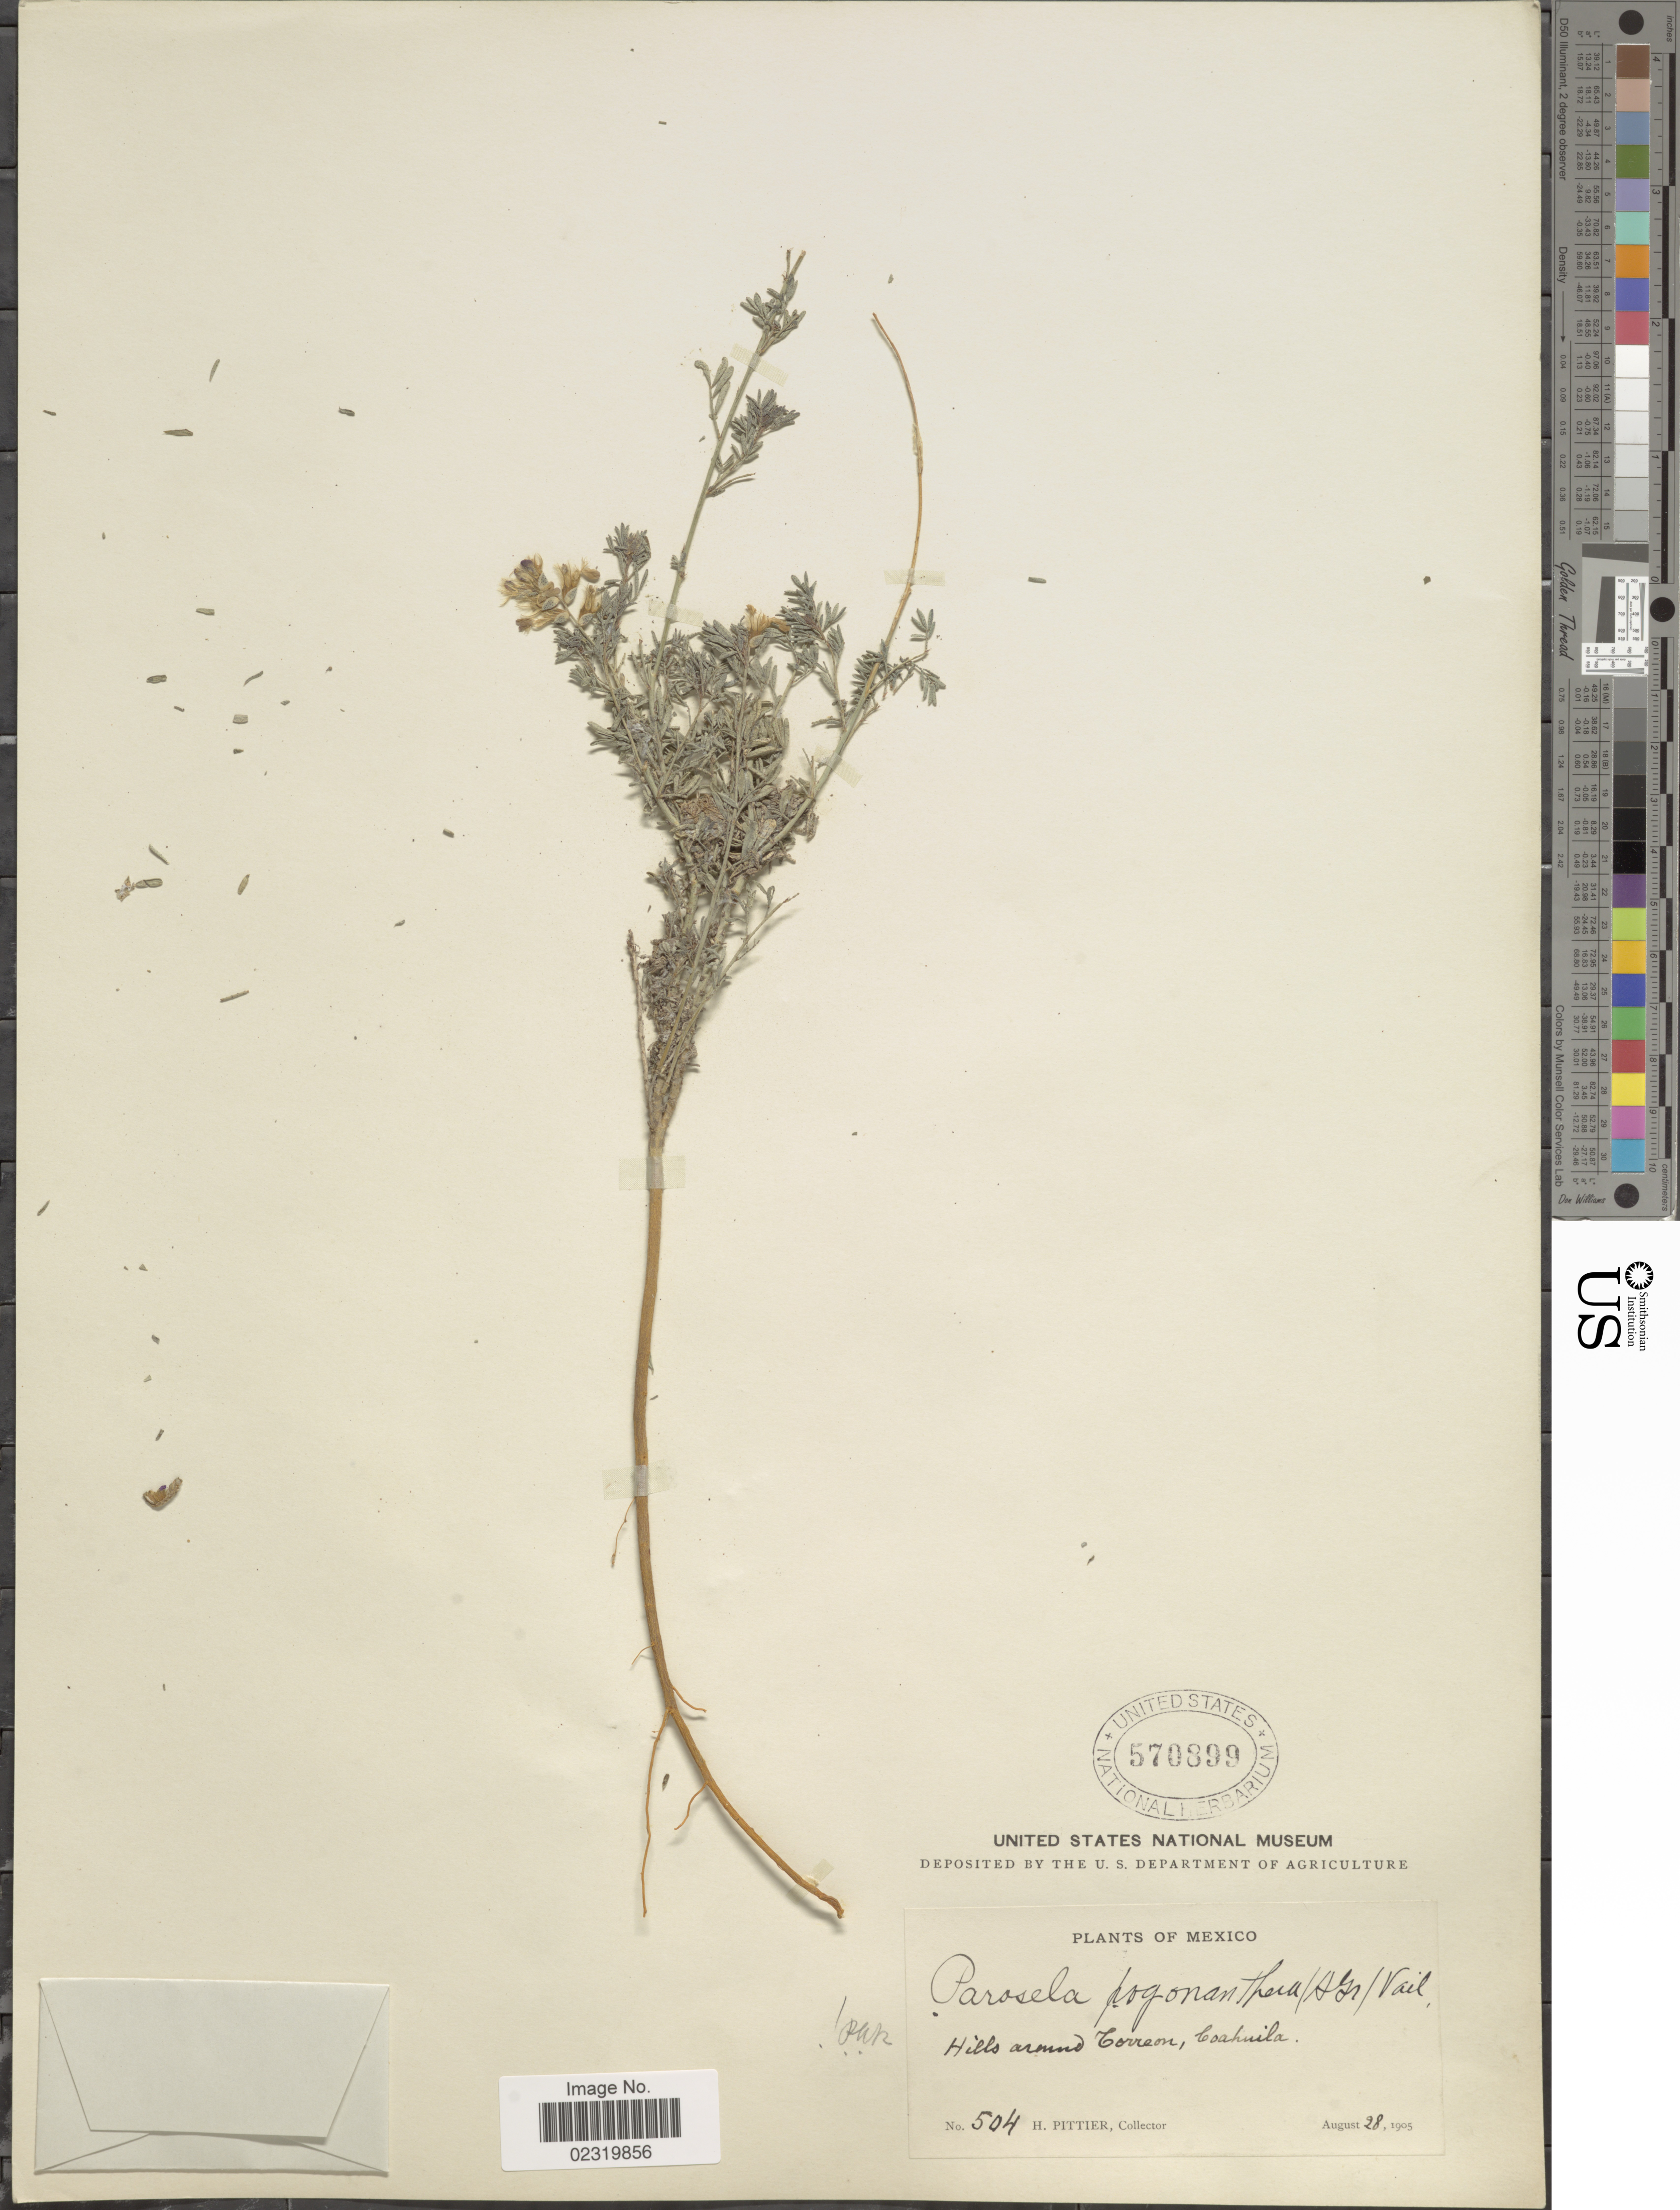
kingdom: Plantae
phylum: Tracheophyta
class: Magnoliopsida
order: Fabales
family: Fabaceae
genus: Dalea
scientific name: Dalea pogonathera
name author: A. Gray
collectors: H. F. Pittier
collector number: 504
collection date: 1905-08-28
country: Mexico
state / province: Coahuila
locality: Hills around Correon [Torréon]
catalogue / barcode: US 570899